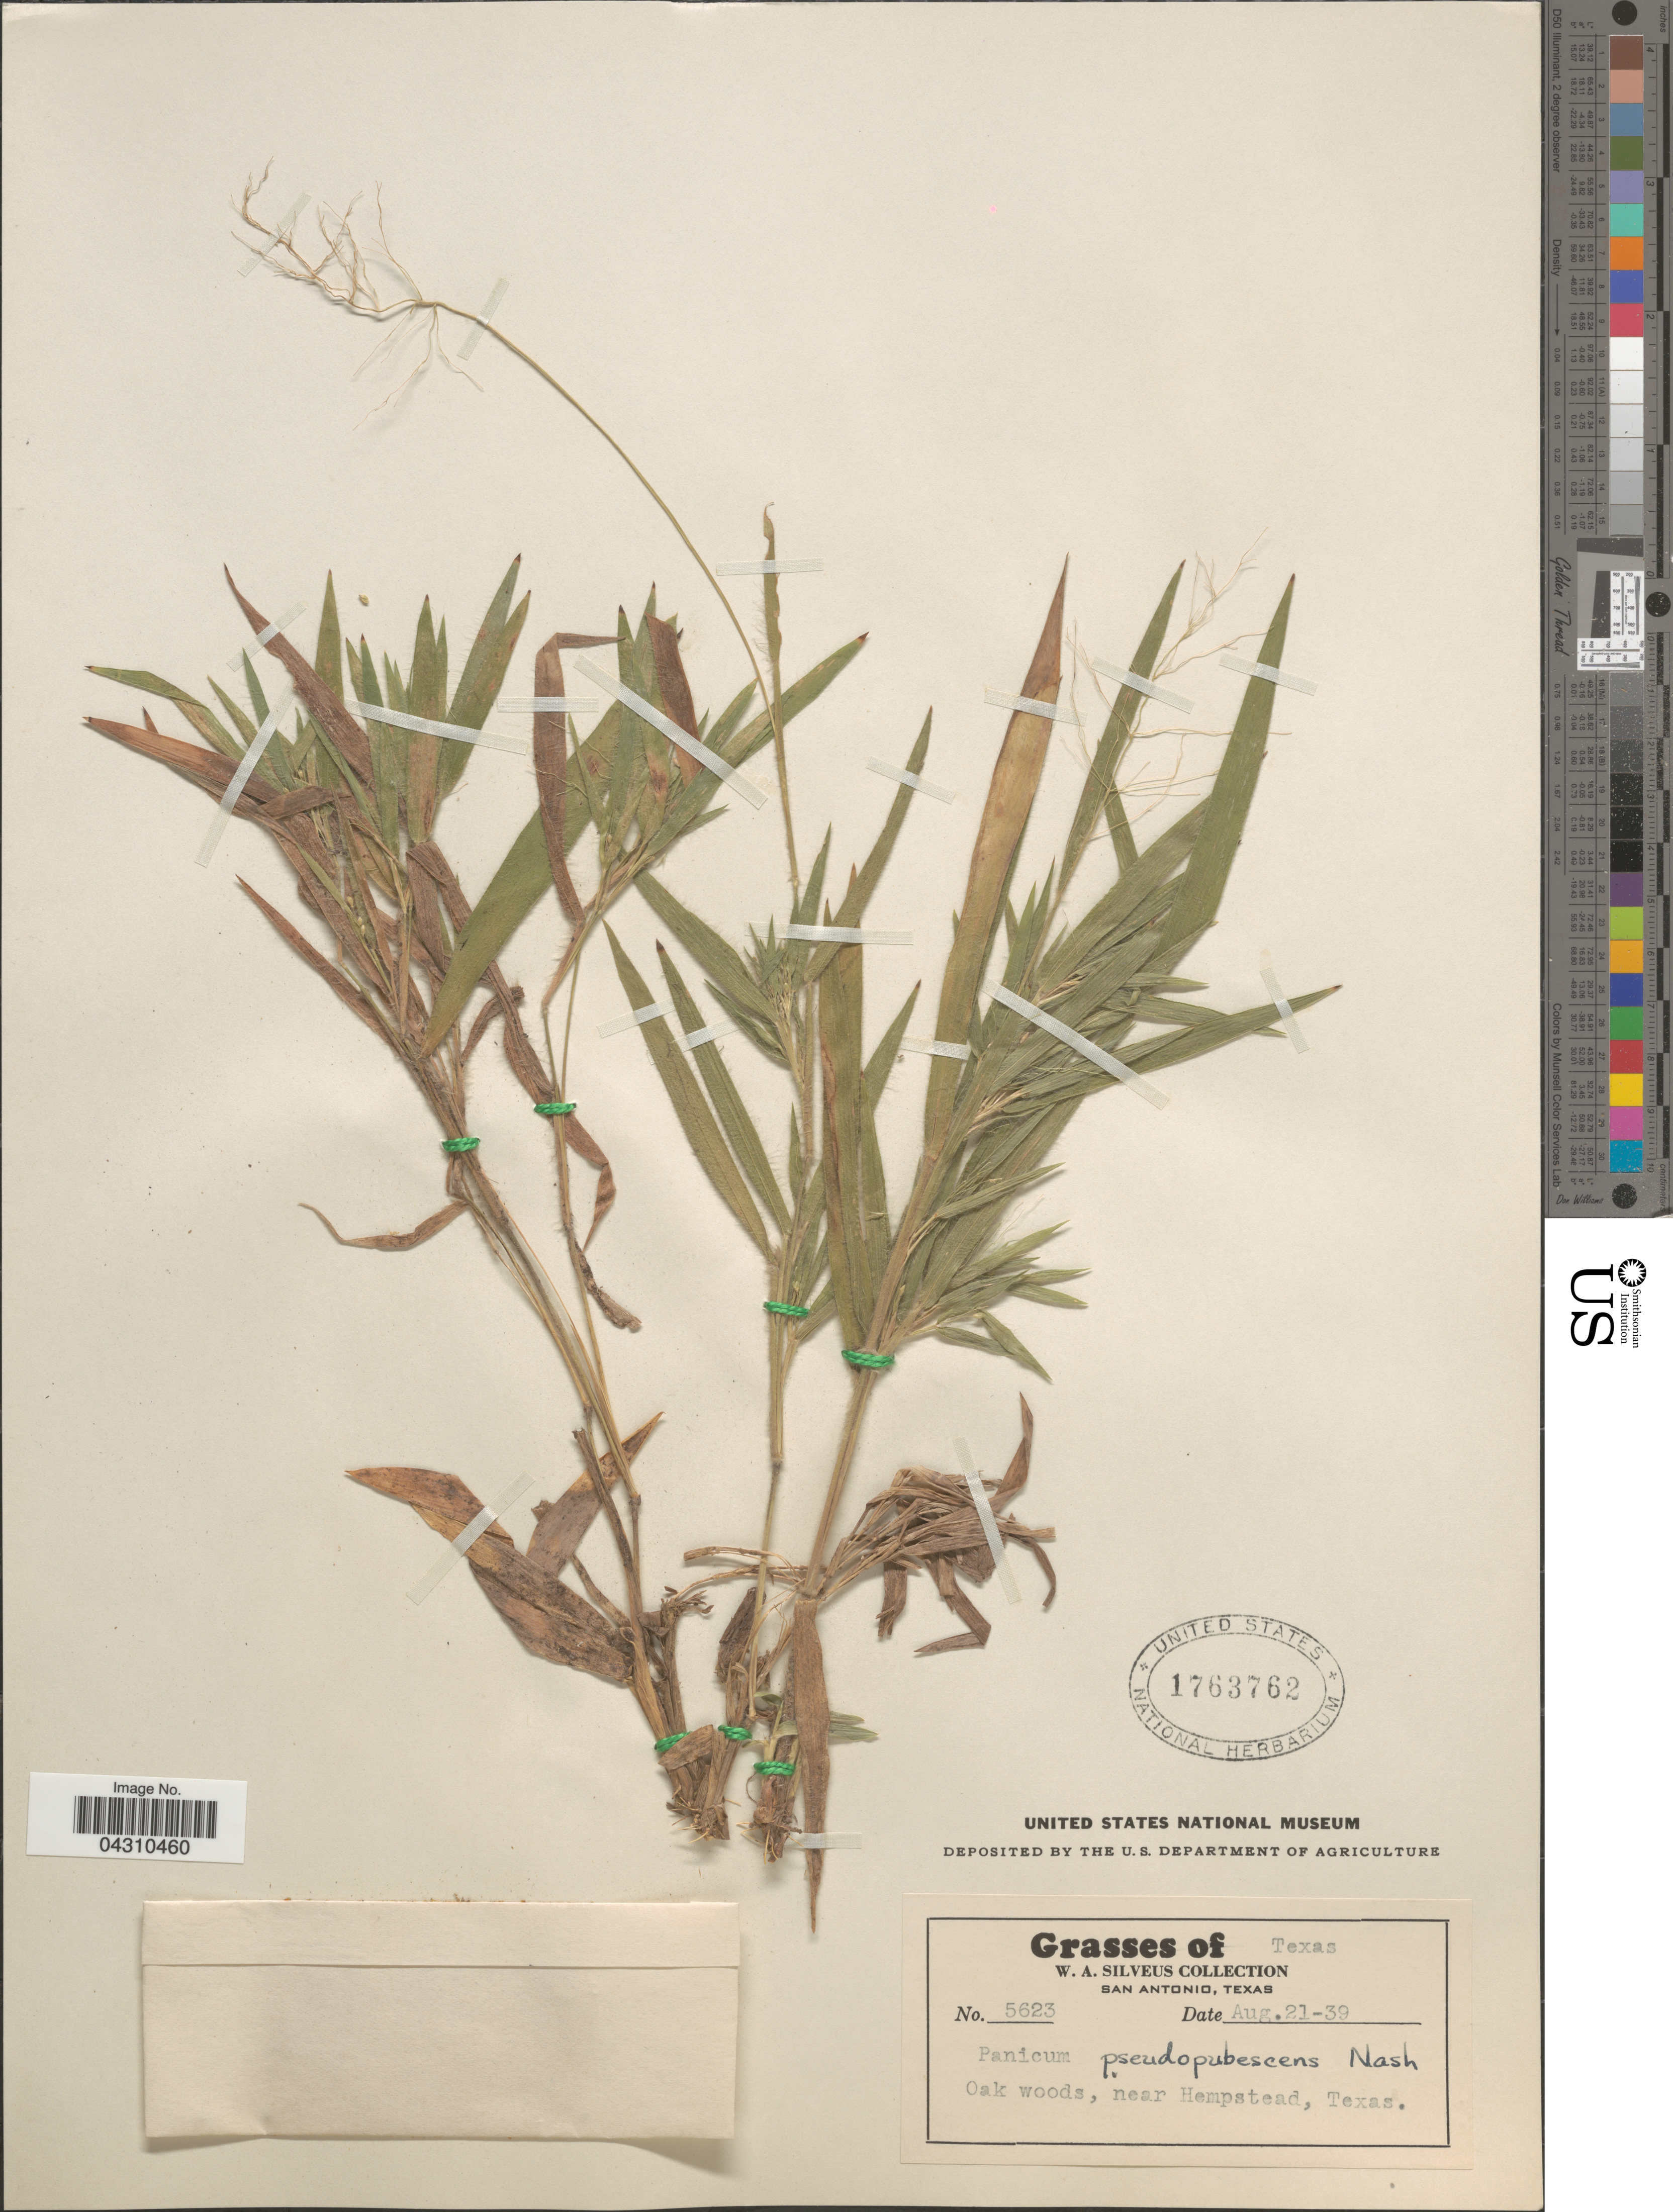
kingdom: Plantae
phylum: Tracheophyta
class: Liliopsida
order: Poales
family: Poaceae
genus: Dichanthelium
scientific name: Dichanthelium acuminatum var. acuminatum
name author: (Sw.) Gould & C.A. Clark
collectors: W. Silveus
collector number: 5632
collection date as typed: Transcribed d/m/y: 21/8/39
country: United States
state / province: Texas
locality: Oak woods, near Hempstead.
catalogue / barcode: US 1763762